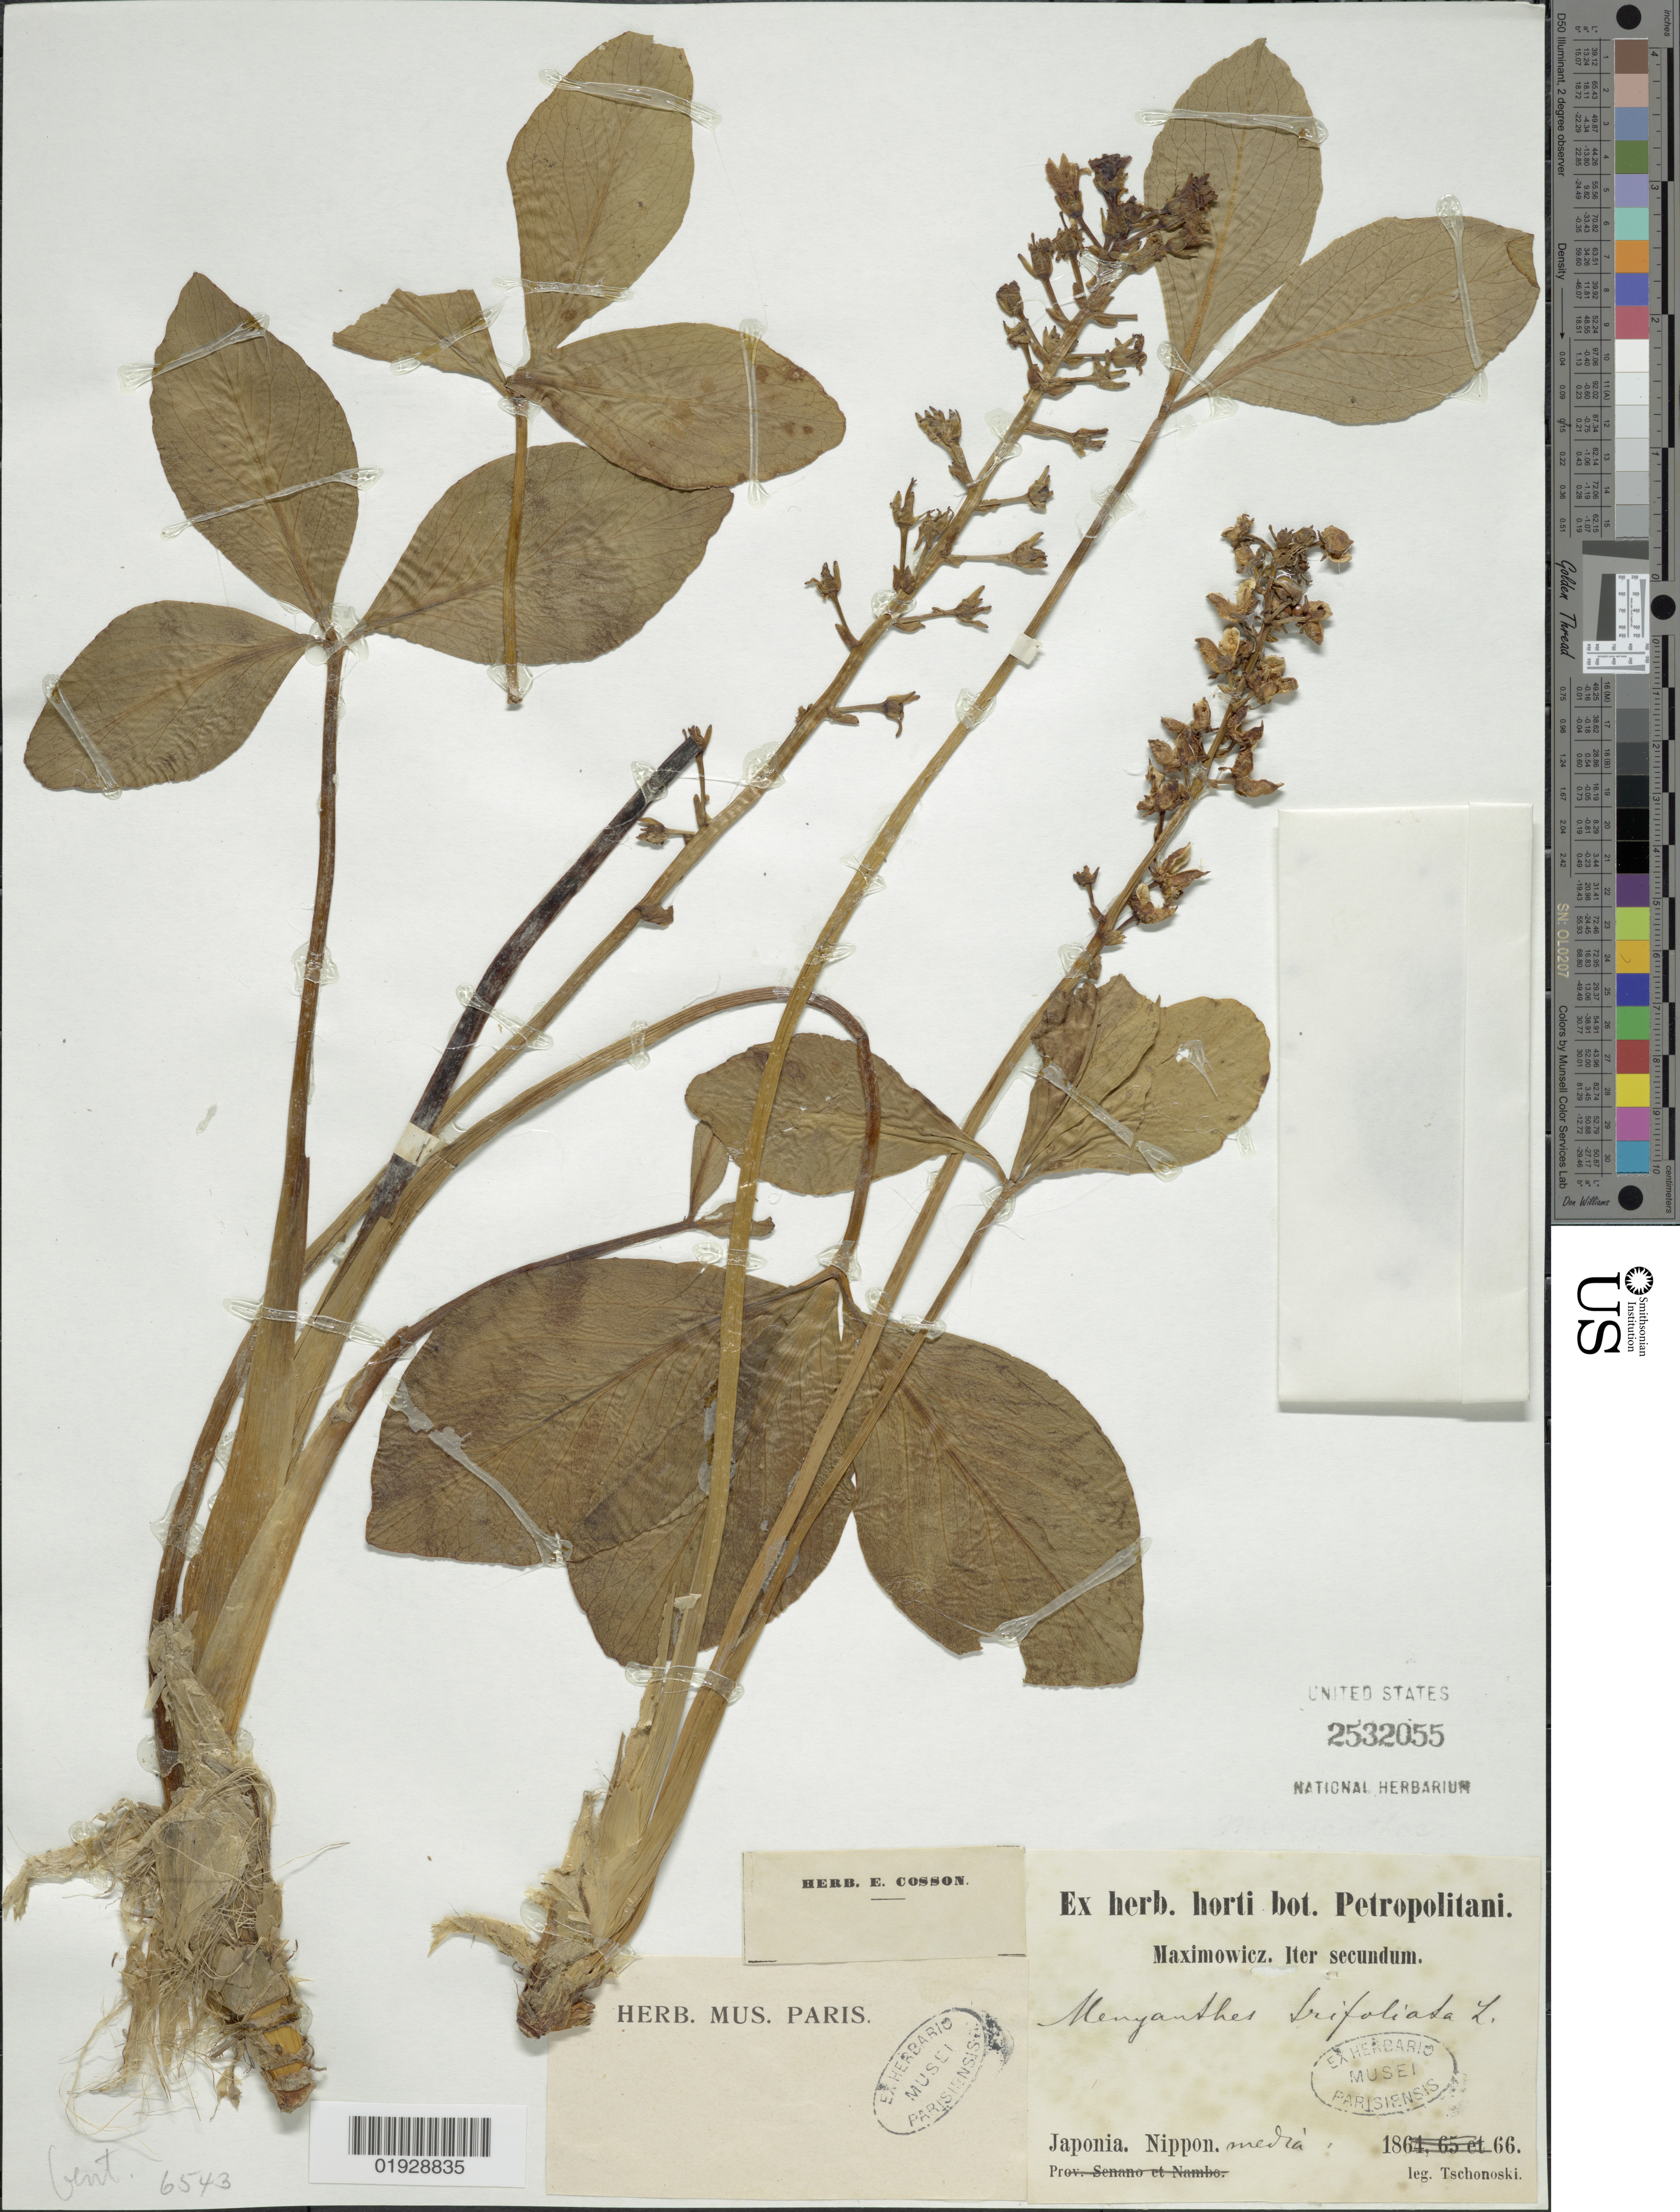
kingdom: Plantae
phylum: Tracheophyta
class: Magnoliopsida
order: Asterales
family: Menyanthaceae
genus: Menyanthes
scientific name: Menyanthes trifoliata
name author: L.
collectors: -. Tschonoski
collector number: II6543?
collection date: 1866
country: Japan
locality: Japonia, Nippon media.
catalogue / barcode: US 2532055